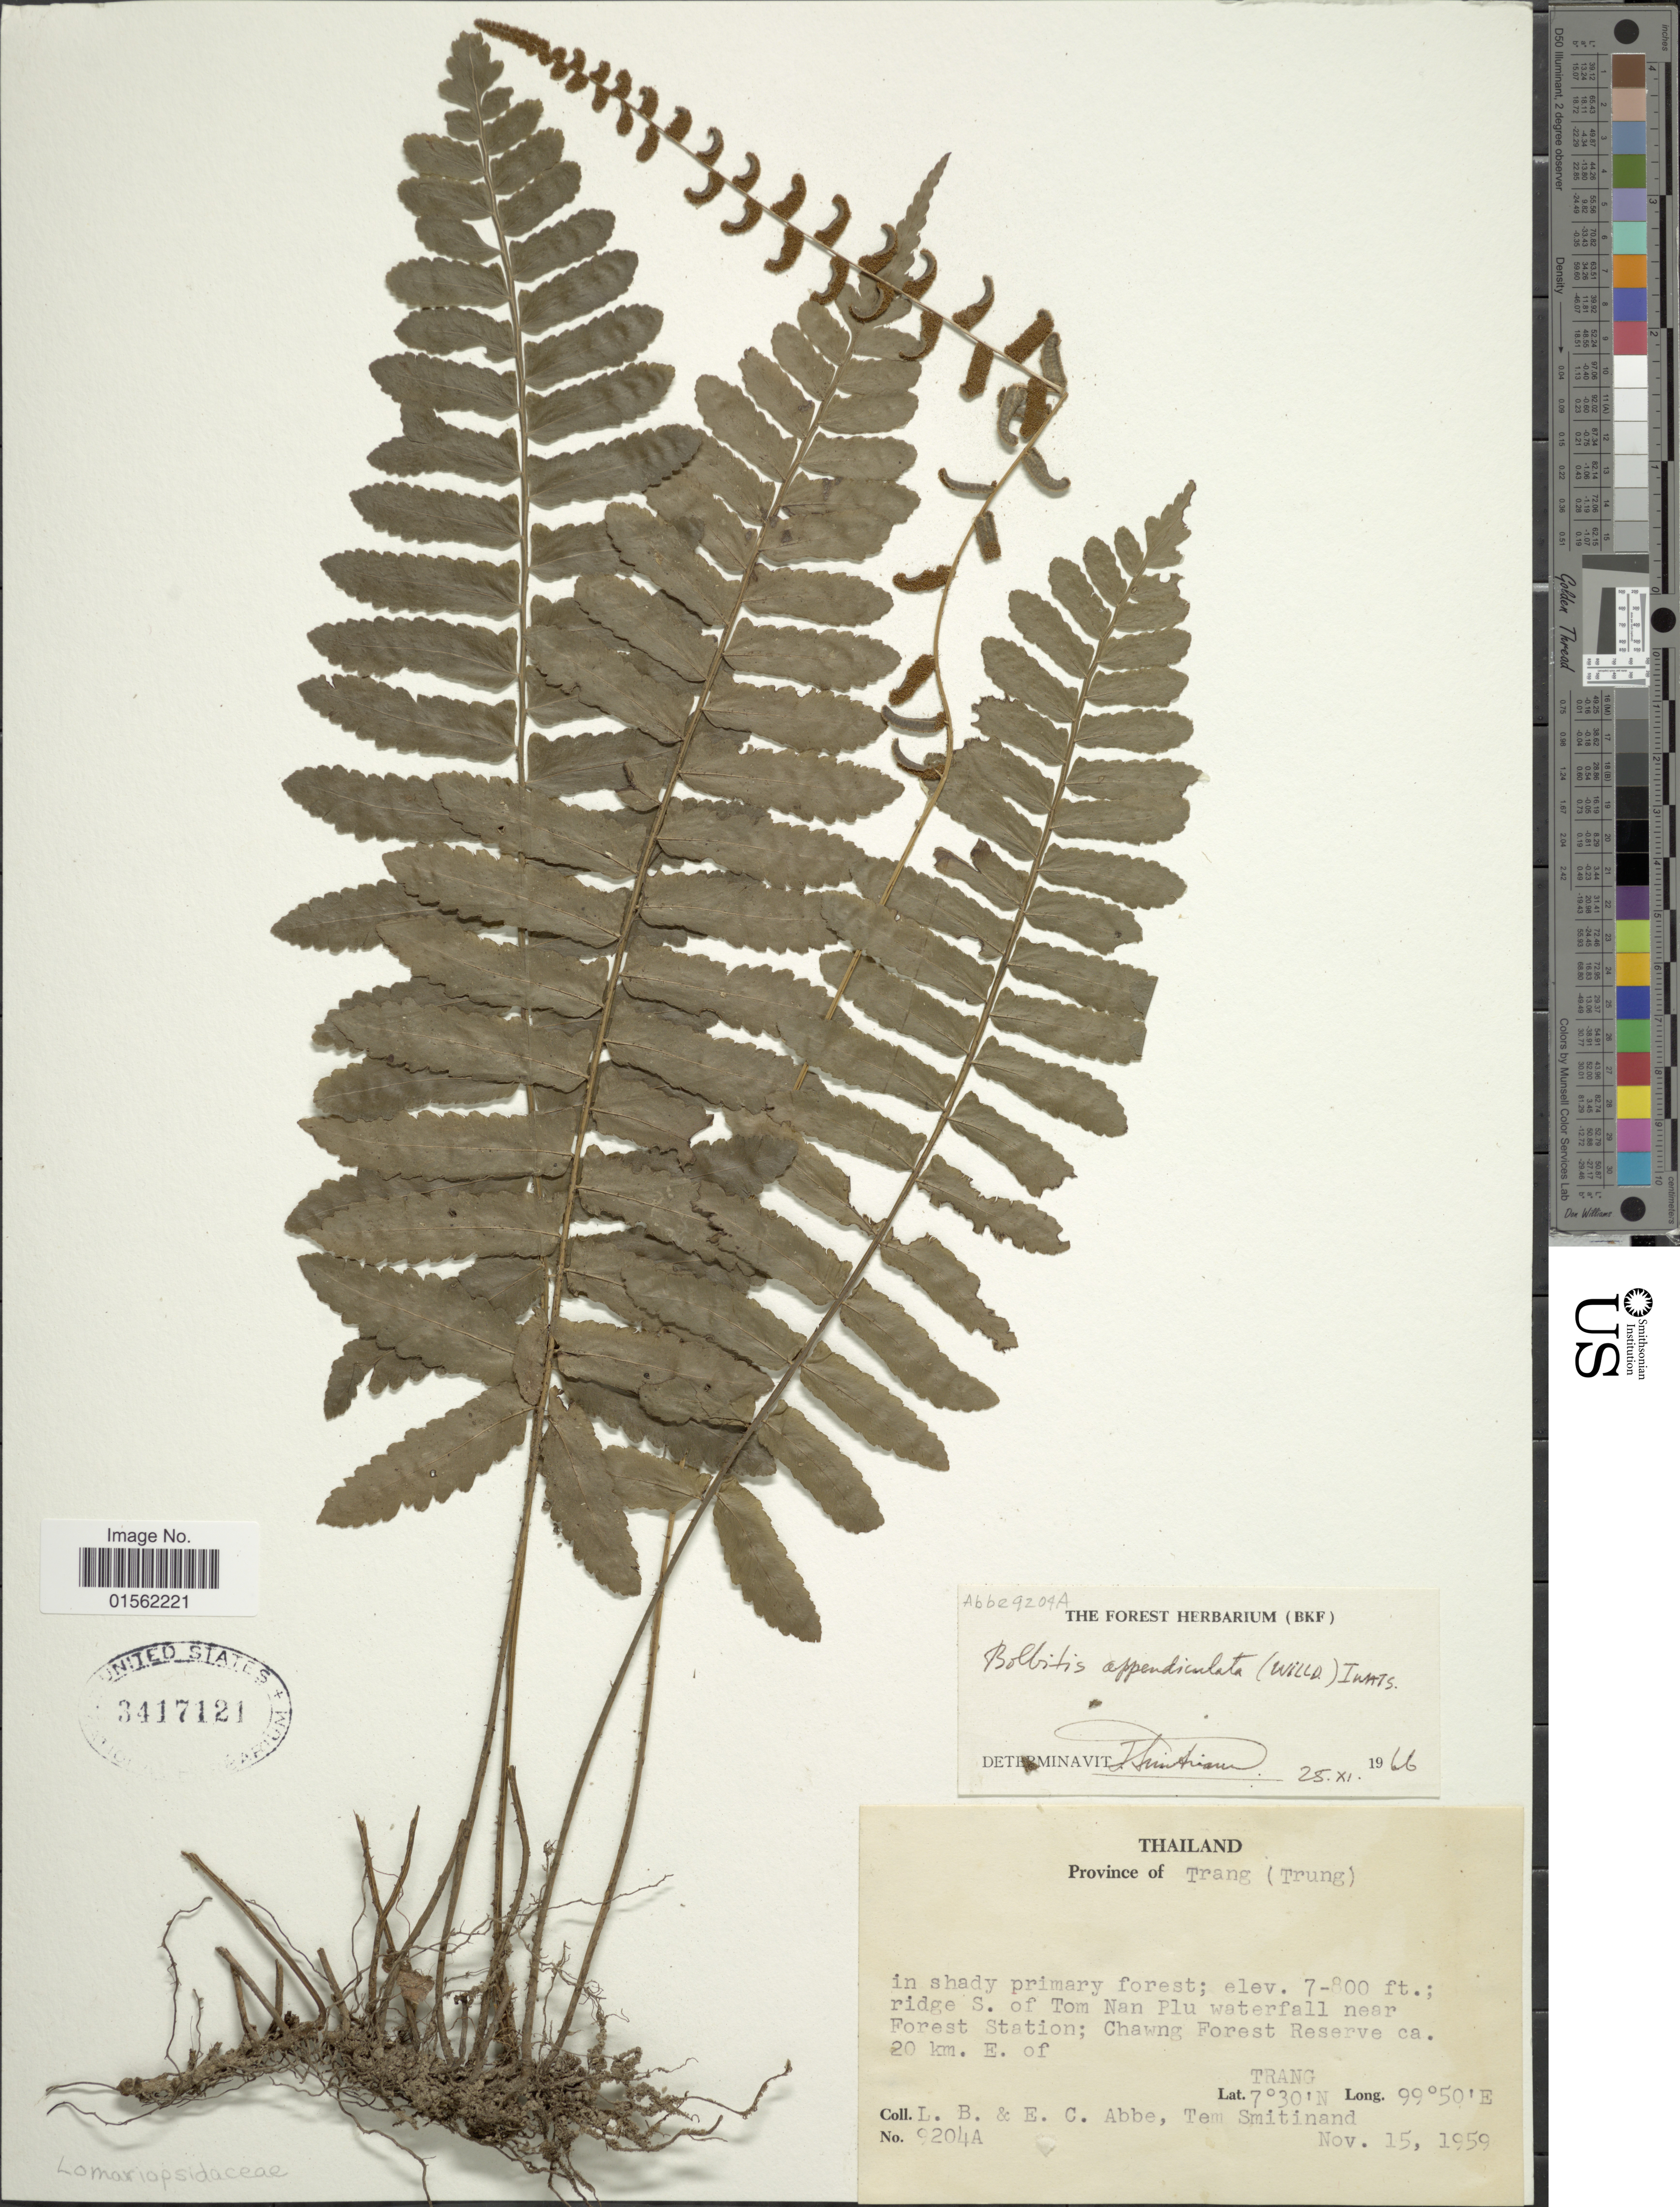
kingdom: Plantae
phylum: Tracheophyta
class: Polypodiopsida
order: Polypodiales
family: Dryopteridaceae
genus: Bolbitis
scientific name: Bolbitis appendiculata var. appendiculata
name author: (Willd.) K. Iwats.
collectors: L. B. Abbe, E. C. Abbe & T. Smitinand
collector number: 9204A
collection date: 1959-11-15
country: Thailand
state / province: Trang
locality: Province of Trang (Trung), ridge S. of Tom Nan Pu waterfall near Forest Station; Chawng Forest Reserve ca. 20 km. E. of Trang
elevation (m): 213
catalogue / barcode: US 3417121